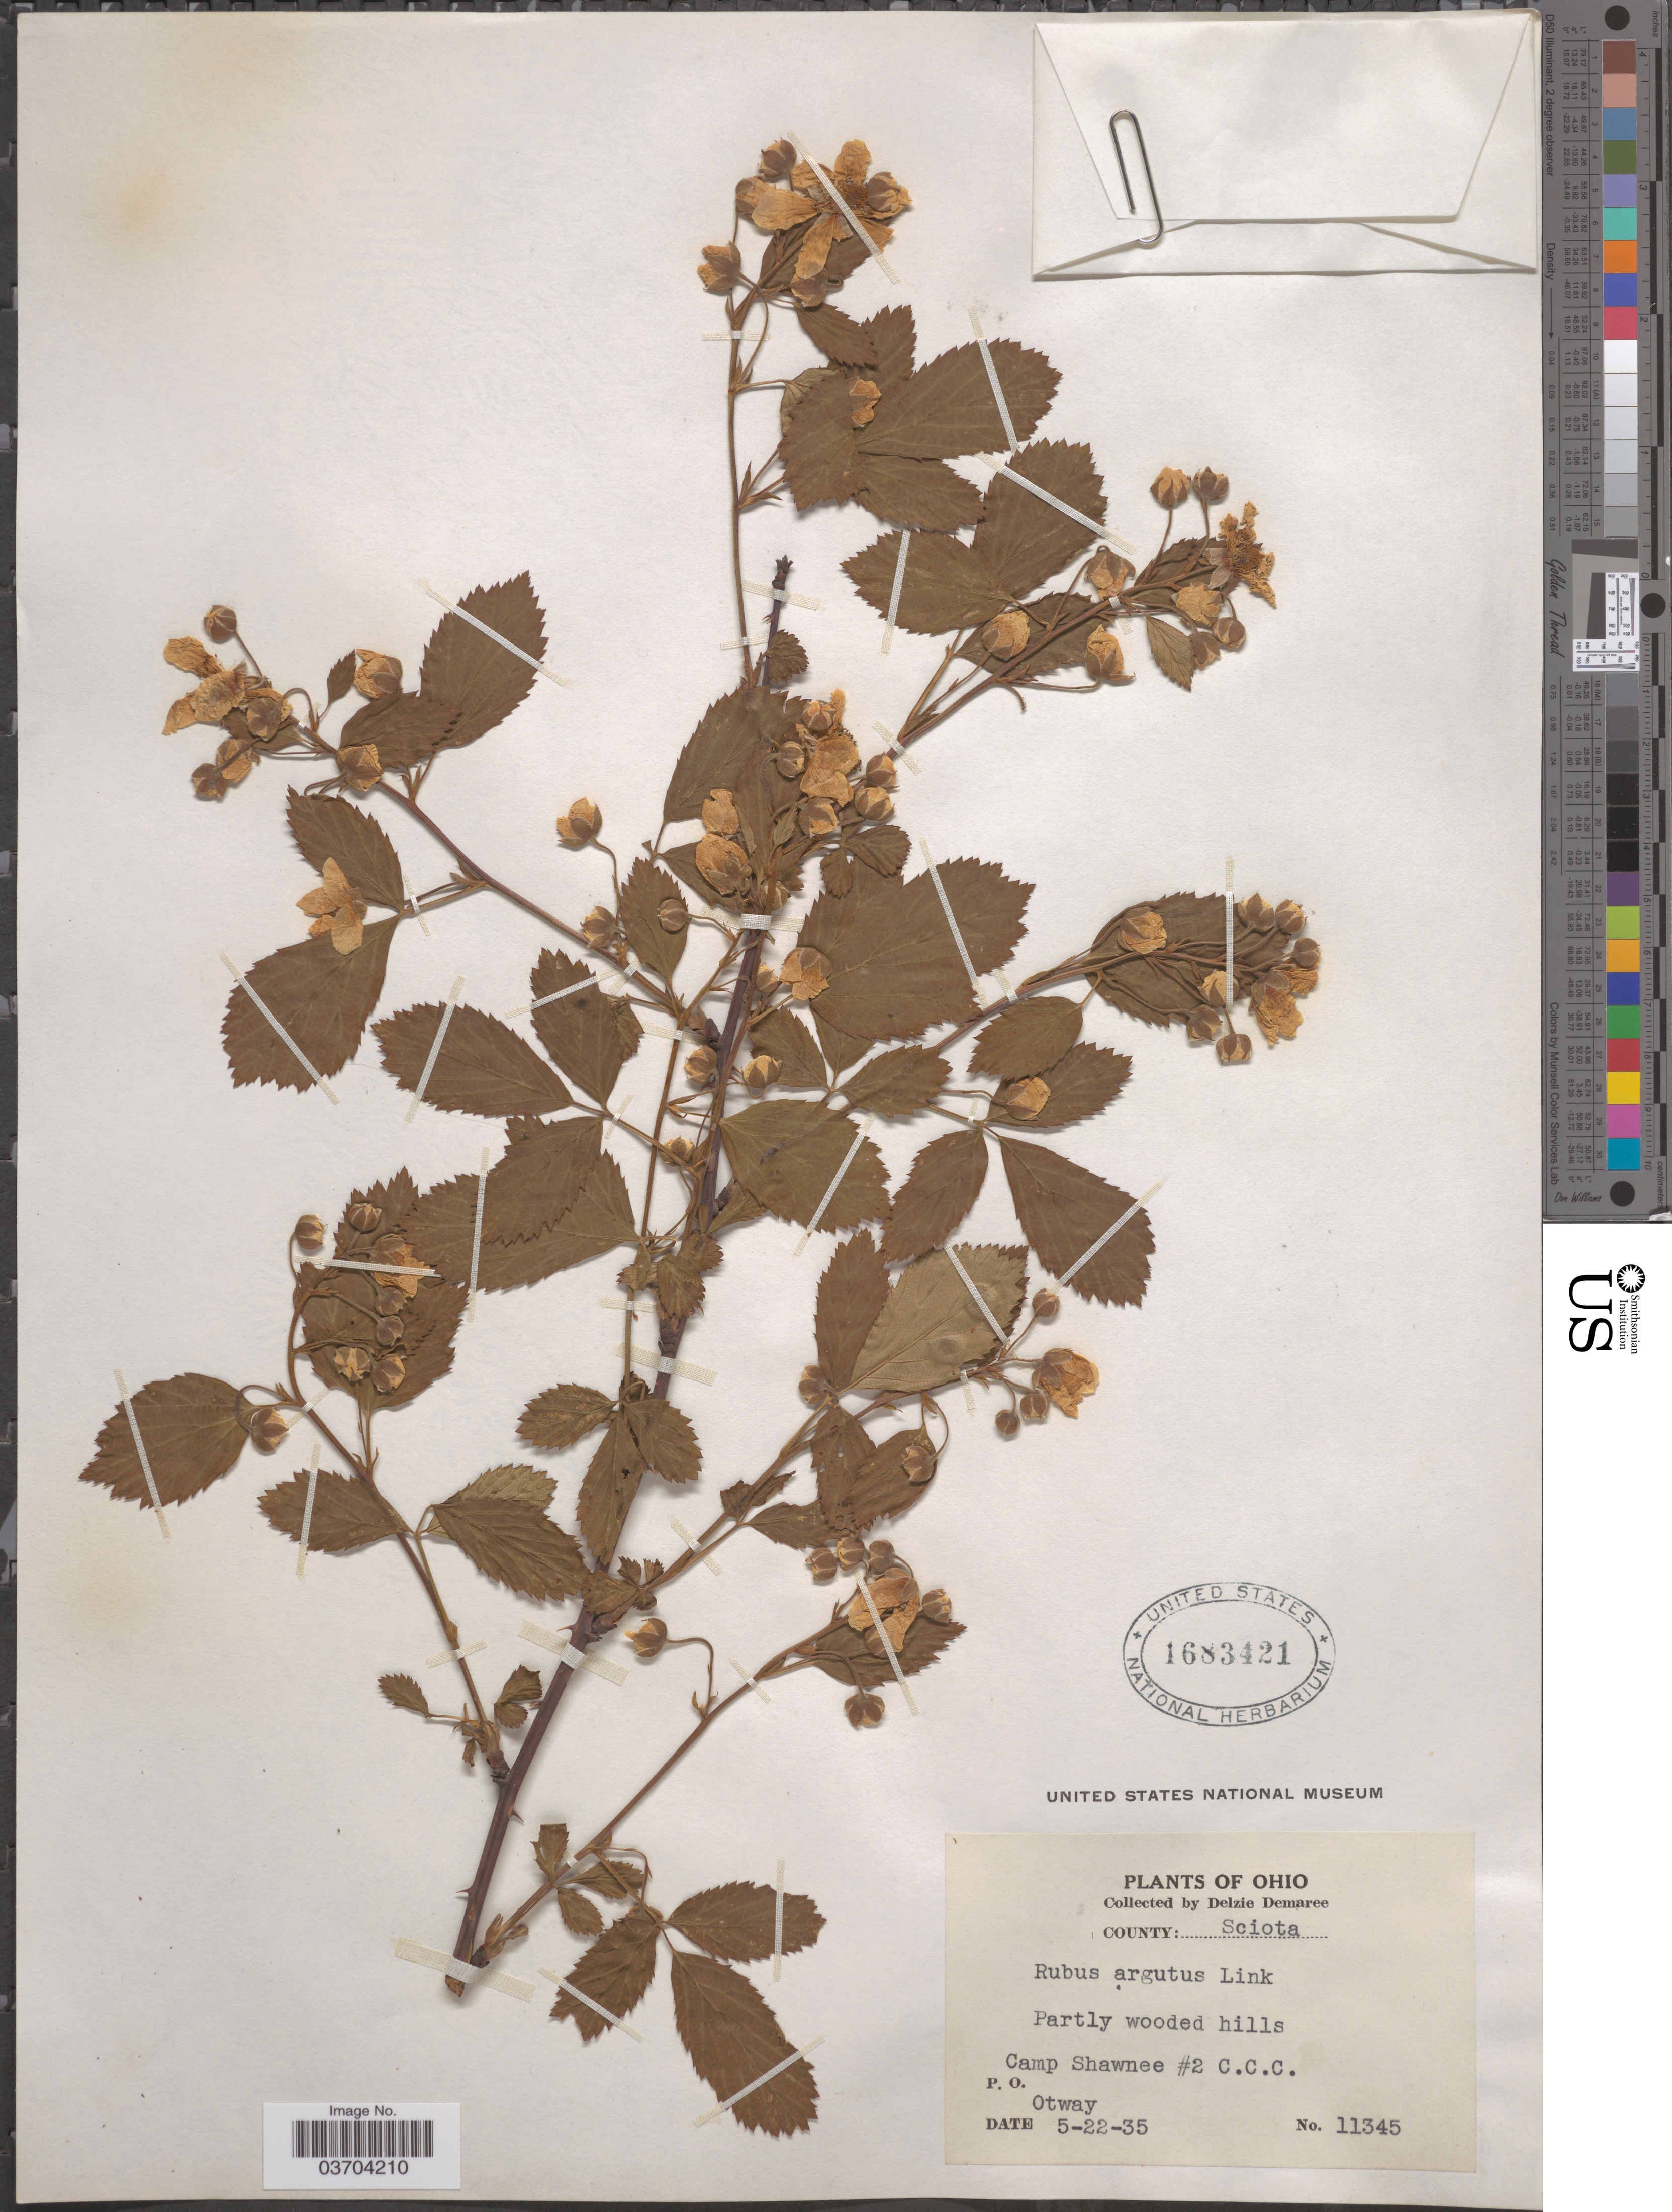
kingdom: Plantae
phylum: Tracheophyta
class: Magnoliopsida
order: Rosales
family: Rosaceae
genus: Rubus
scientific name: Rubus argutus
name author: Link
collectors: D. Damaree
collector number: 11345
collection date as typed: Transcribed d/m/y: 22/5/35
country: United States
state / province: Ohio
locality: County: Sciota. Camp Shawnee #2 C.C.C. P.O. Otway.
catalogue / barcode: US 1683421